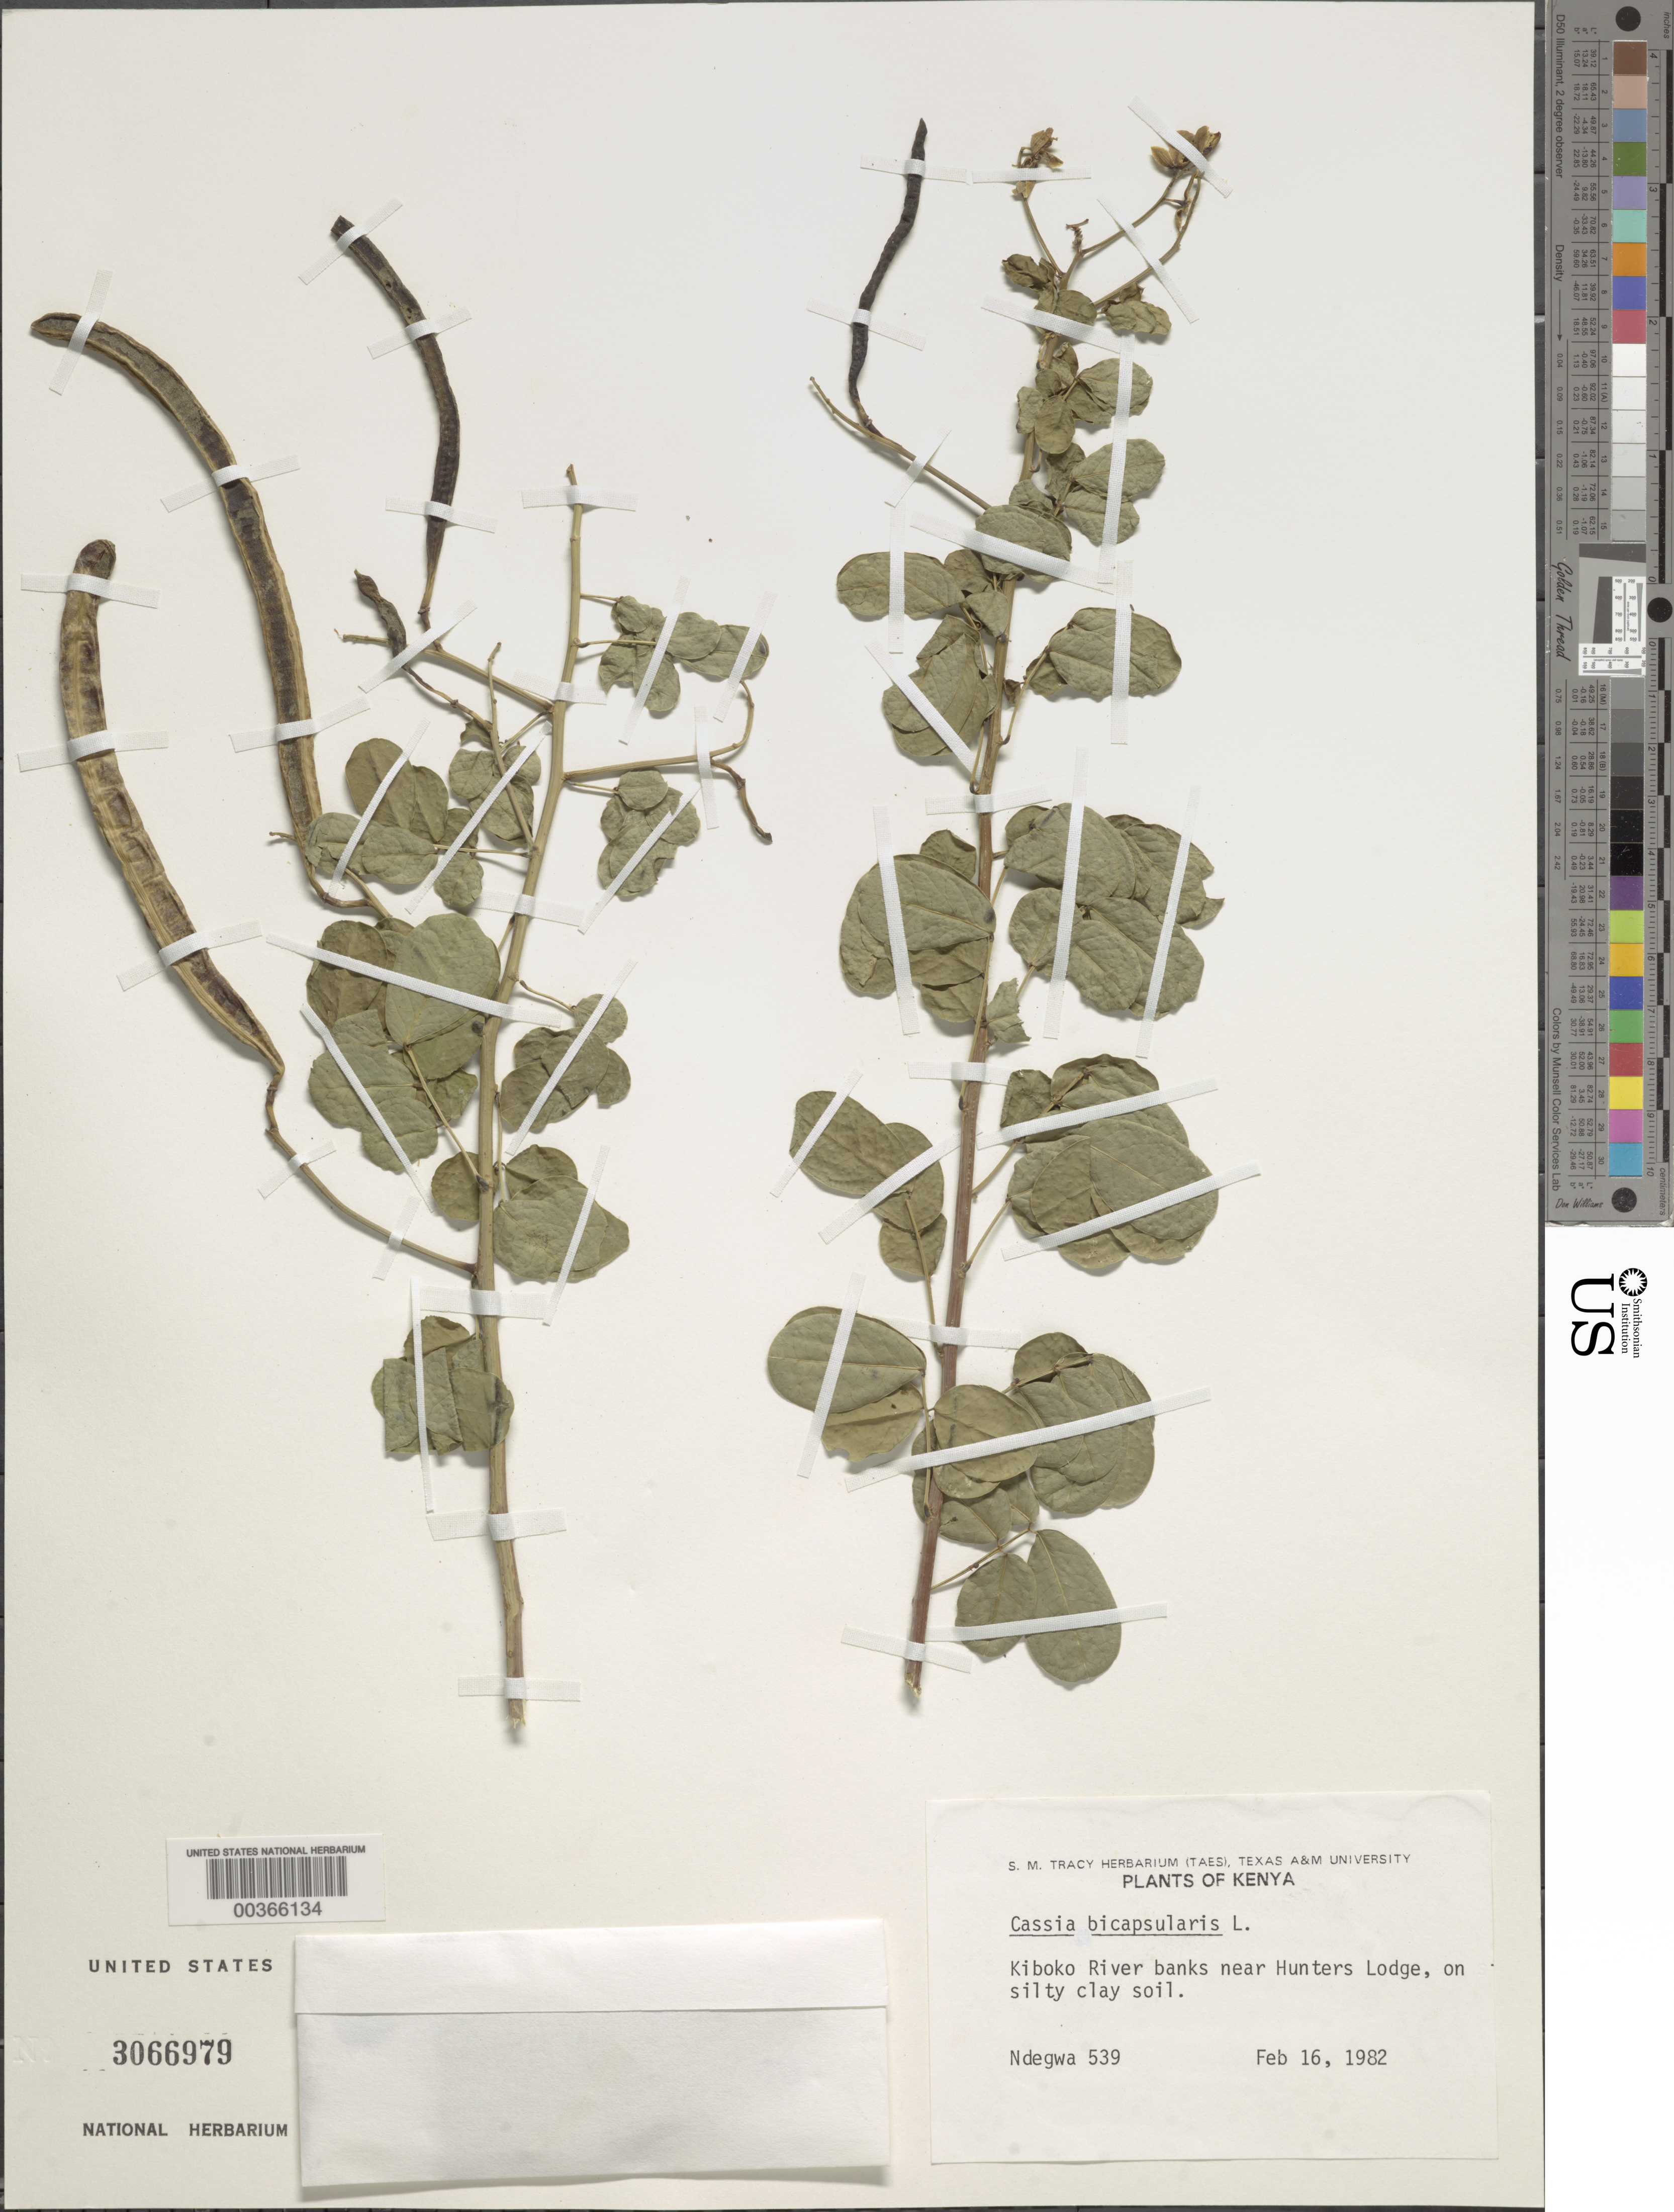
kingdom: Plantae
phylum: Tracheophyta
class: Magnoliopsida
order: Fabales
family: Fabaceae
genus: Senna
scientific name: Senna bicapsularis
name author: (L.) Roxb.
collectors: -. Ndegwa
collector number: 539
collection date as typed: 16 Feb 1982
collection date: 1982-02-16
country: Kenya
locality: Kiboko river banks near hunters lodge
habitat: Silty clay soil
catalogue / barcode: US 3066979